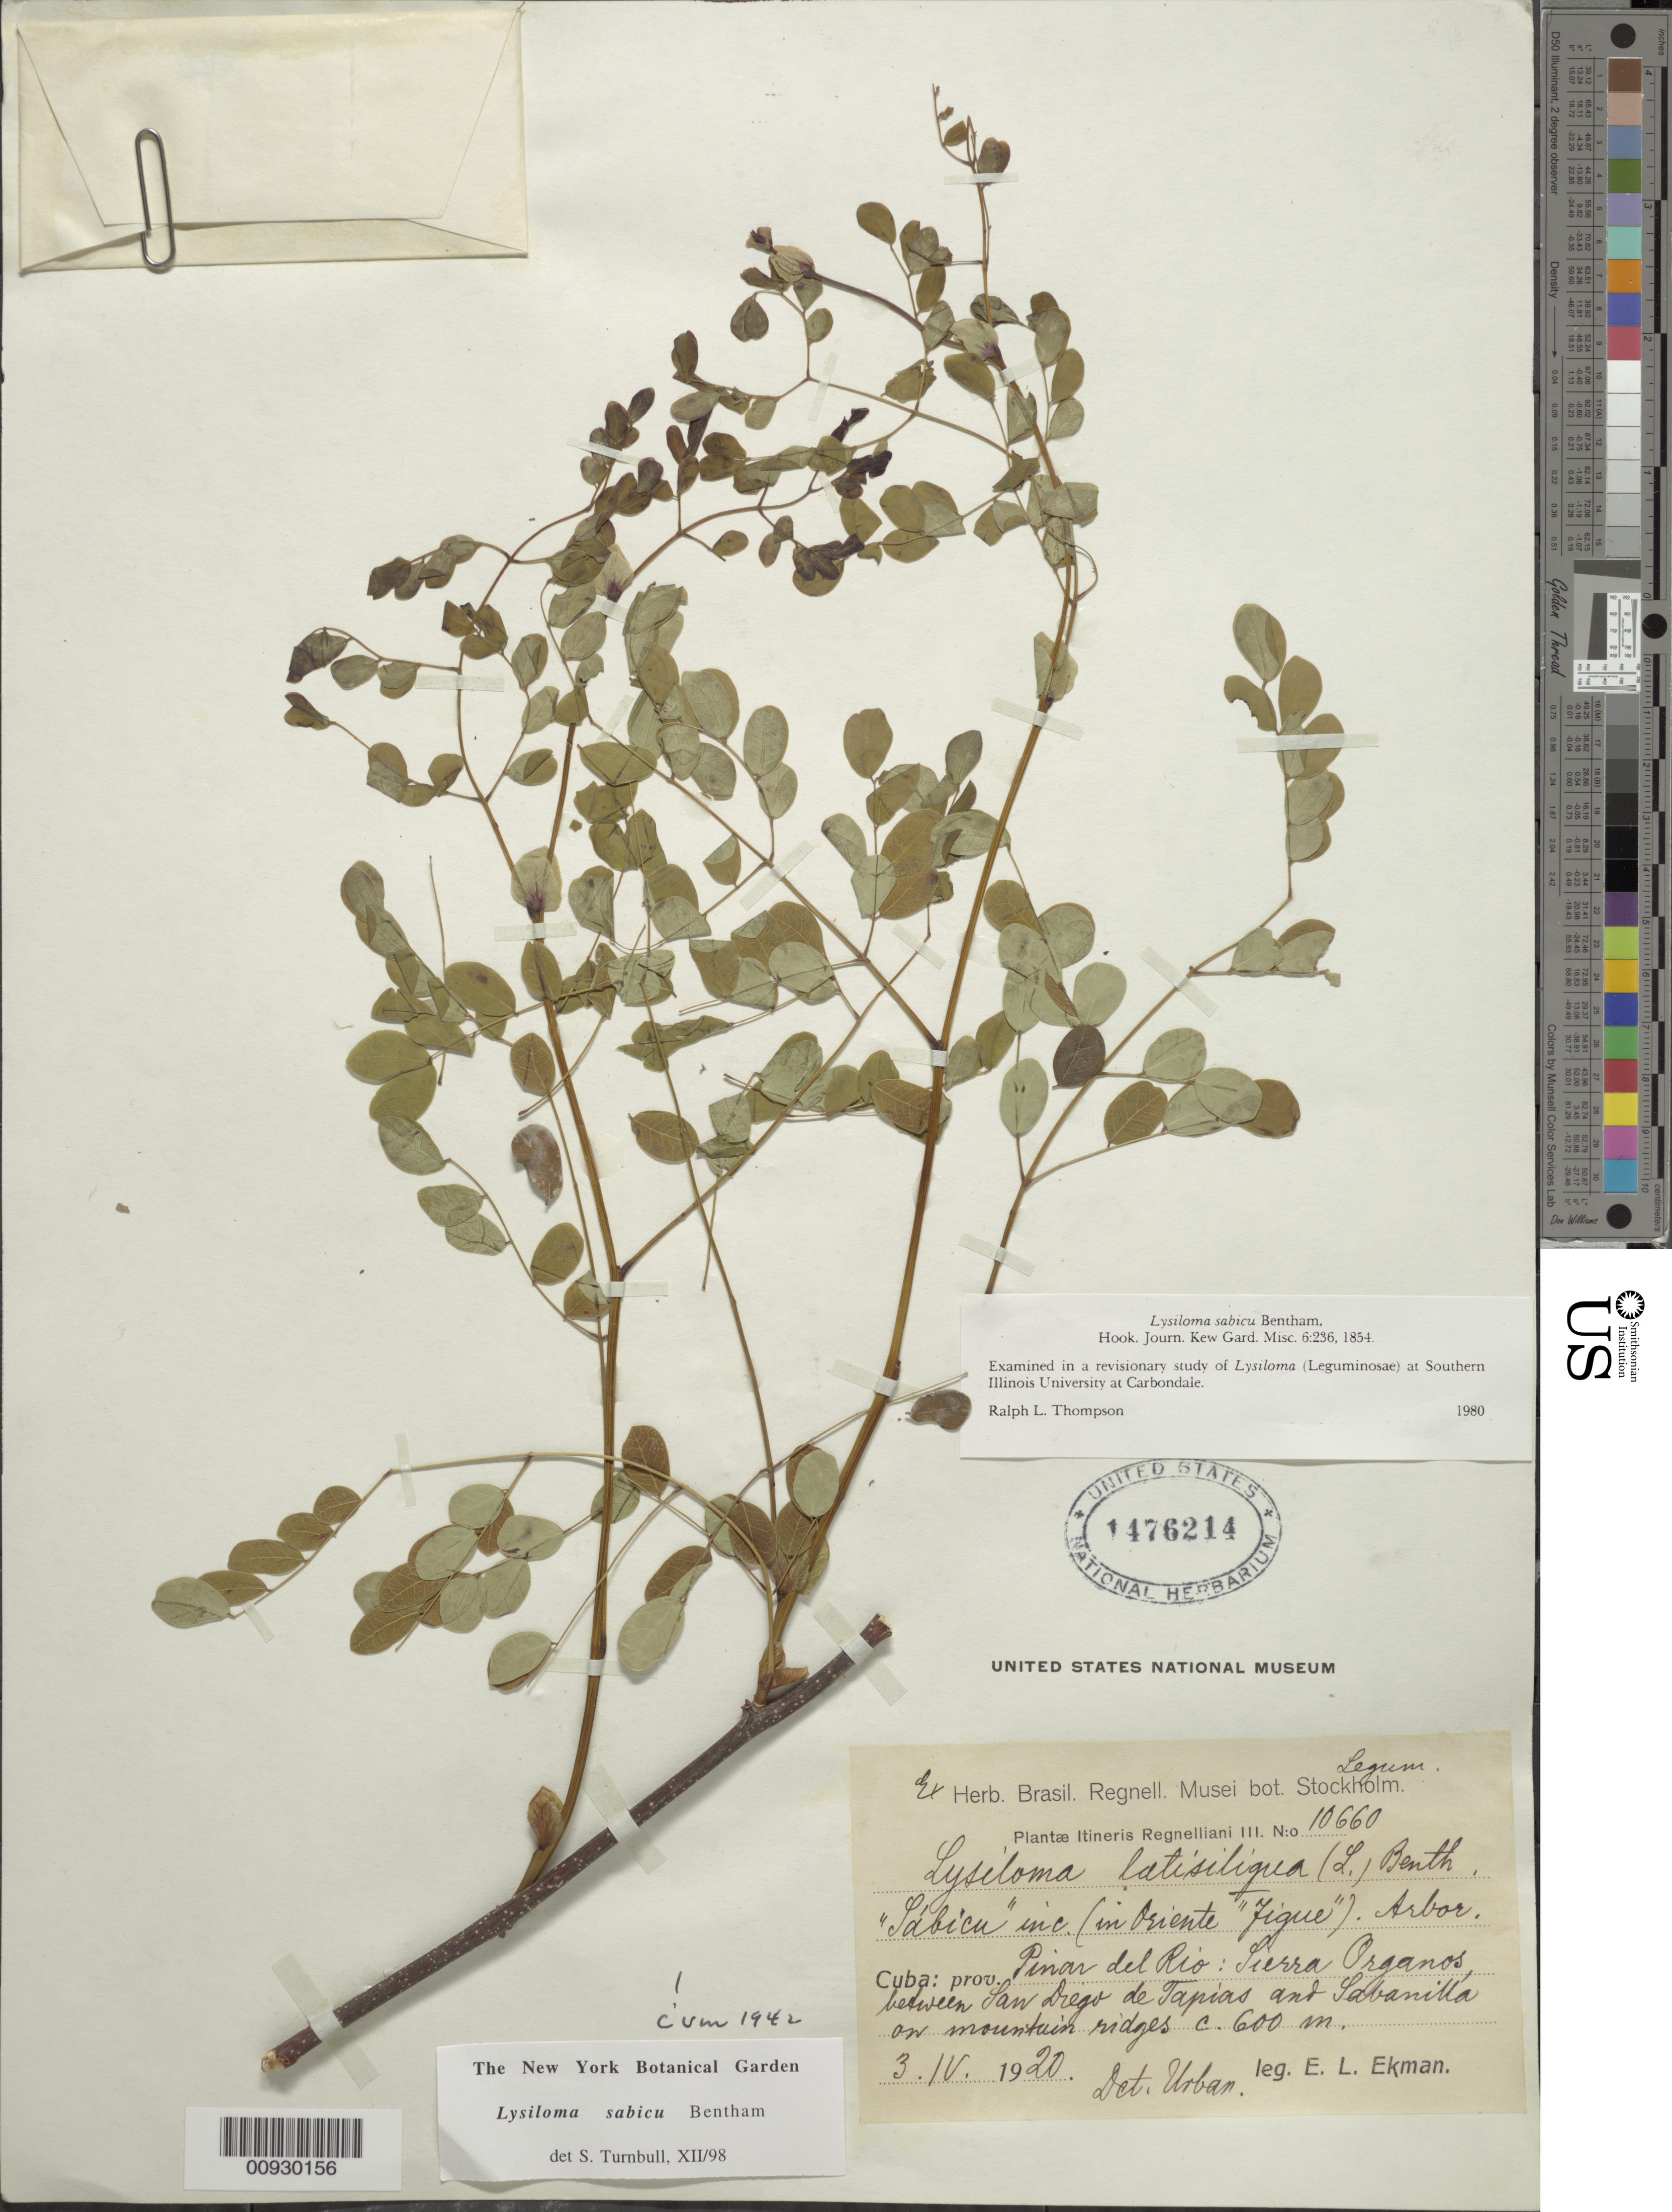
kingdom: Plantae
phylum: Tracheophyta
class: Magnoliopsida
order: Fabales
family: Fabaceae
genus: Lysiloma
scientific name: Lysiloma sabicu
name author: Benth.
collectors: E. L. Ekman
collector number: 10660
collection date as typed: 03 Apr 1920 or 04 Mar 1920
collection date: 1920-03-04 or 1920-04-03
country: Cuba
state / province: Pinar del Rio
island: Cuba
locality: Sierra Organos between San Diego de Tapias and Sabanilla mountain ridges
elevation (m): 600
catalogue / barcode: US 1476214